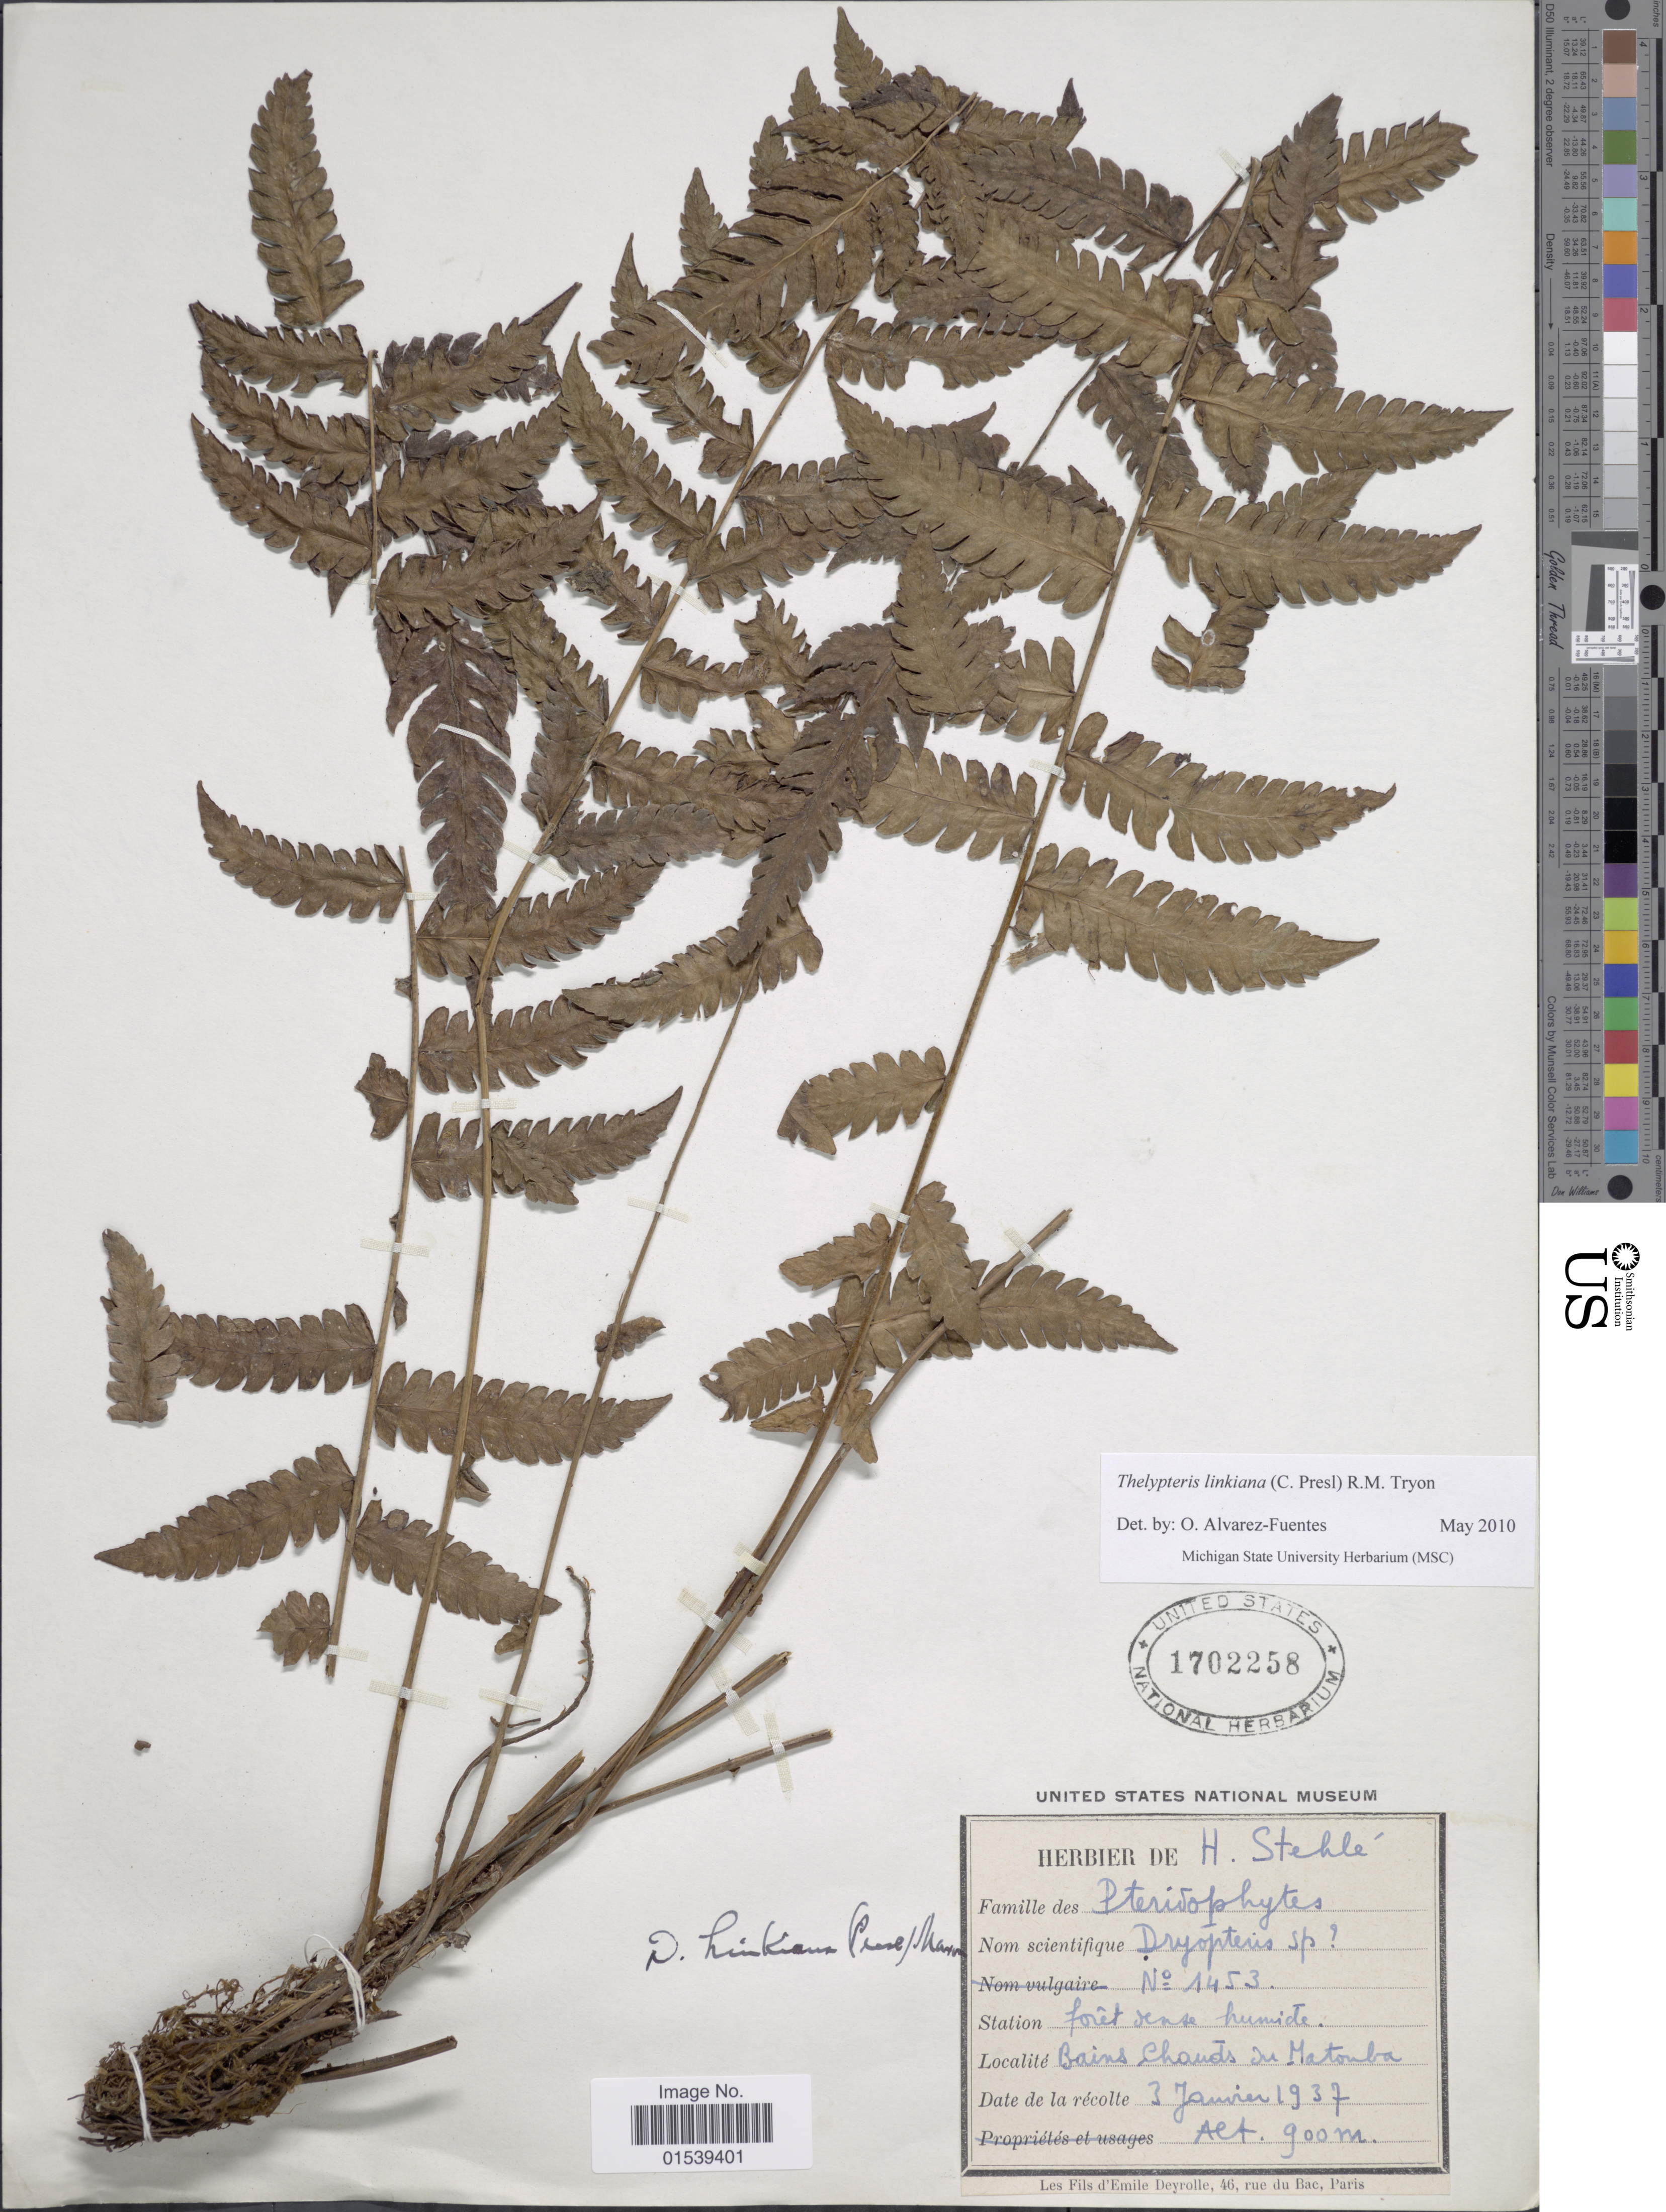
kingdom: Plantae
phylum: Tracheophyta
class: Polypodiopsida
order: Polypodiales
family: Thelypteridaceae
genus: Amauropelta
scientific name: Amauropelta linkiana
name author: (C. Presl) Pic. Serm.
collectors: ex herb. H. Stehlé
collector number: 1453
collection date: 1937-01-03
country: Guadeloupe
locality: Bains Chauds du Matouba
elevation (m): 900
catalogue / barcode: US 1702258